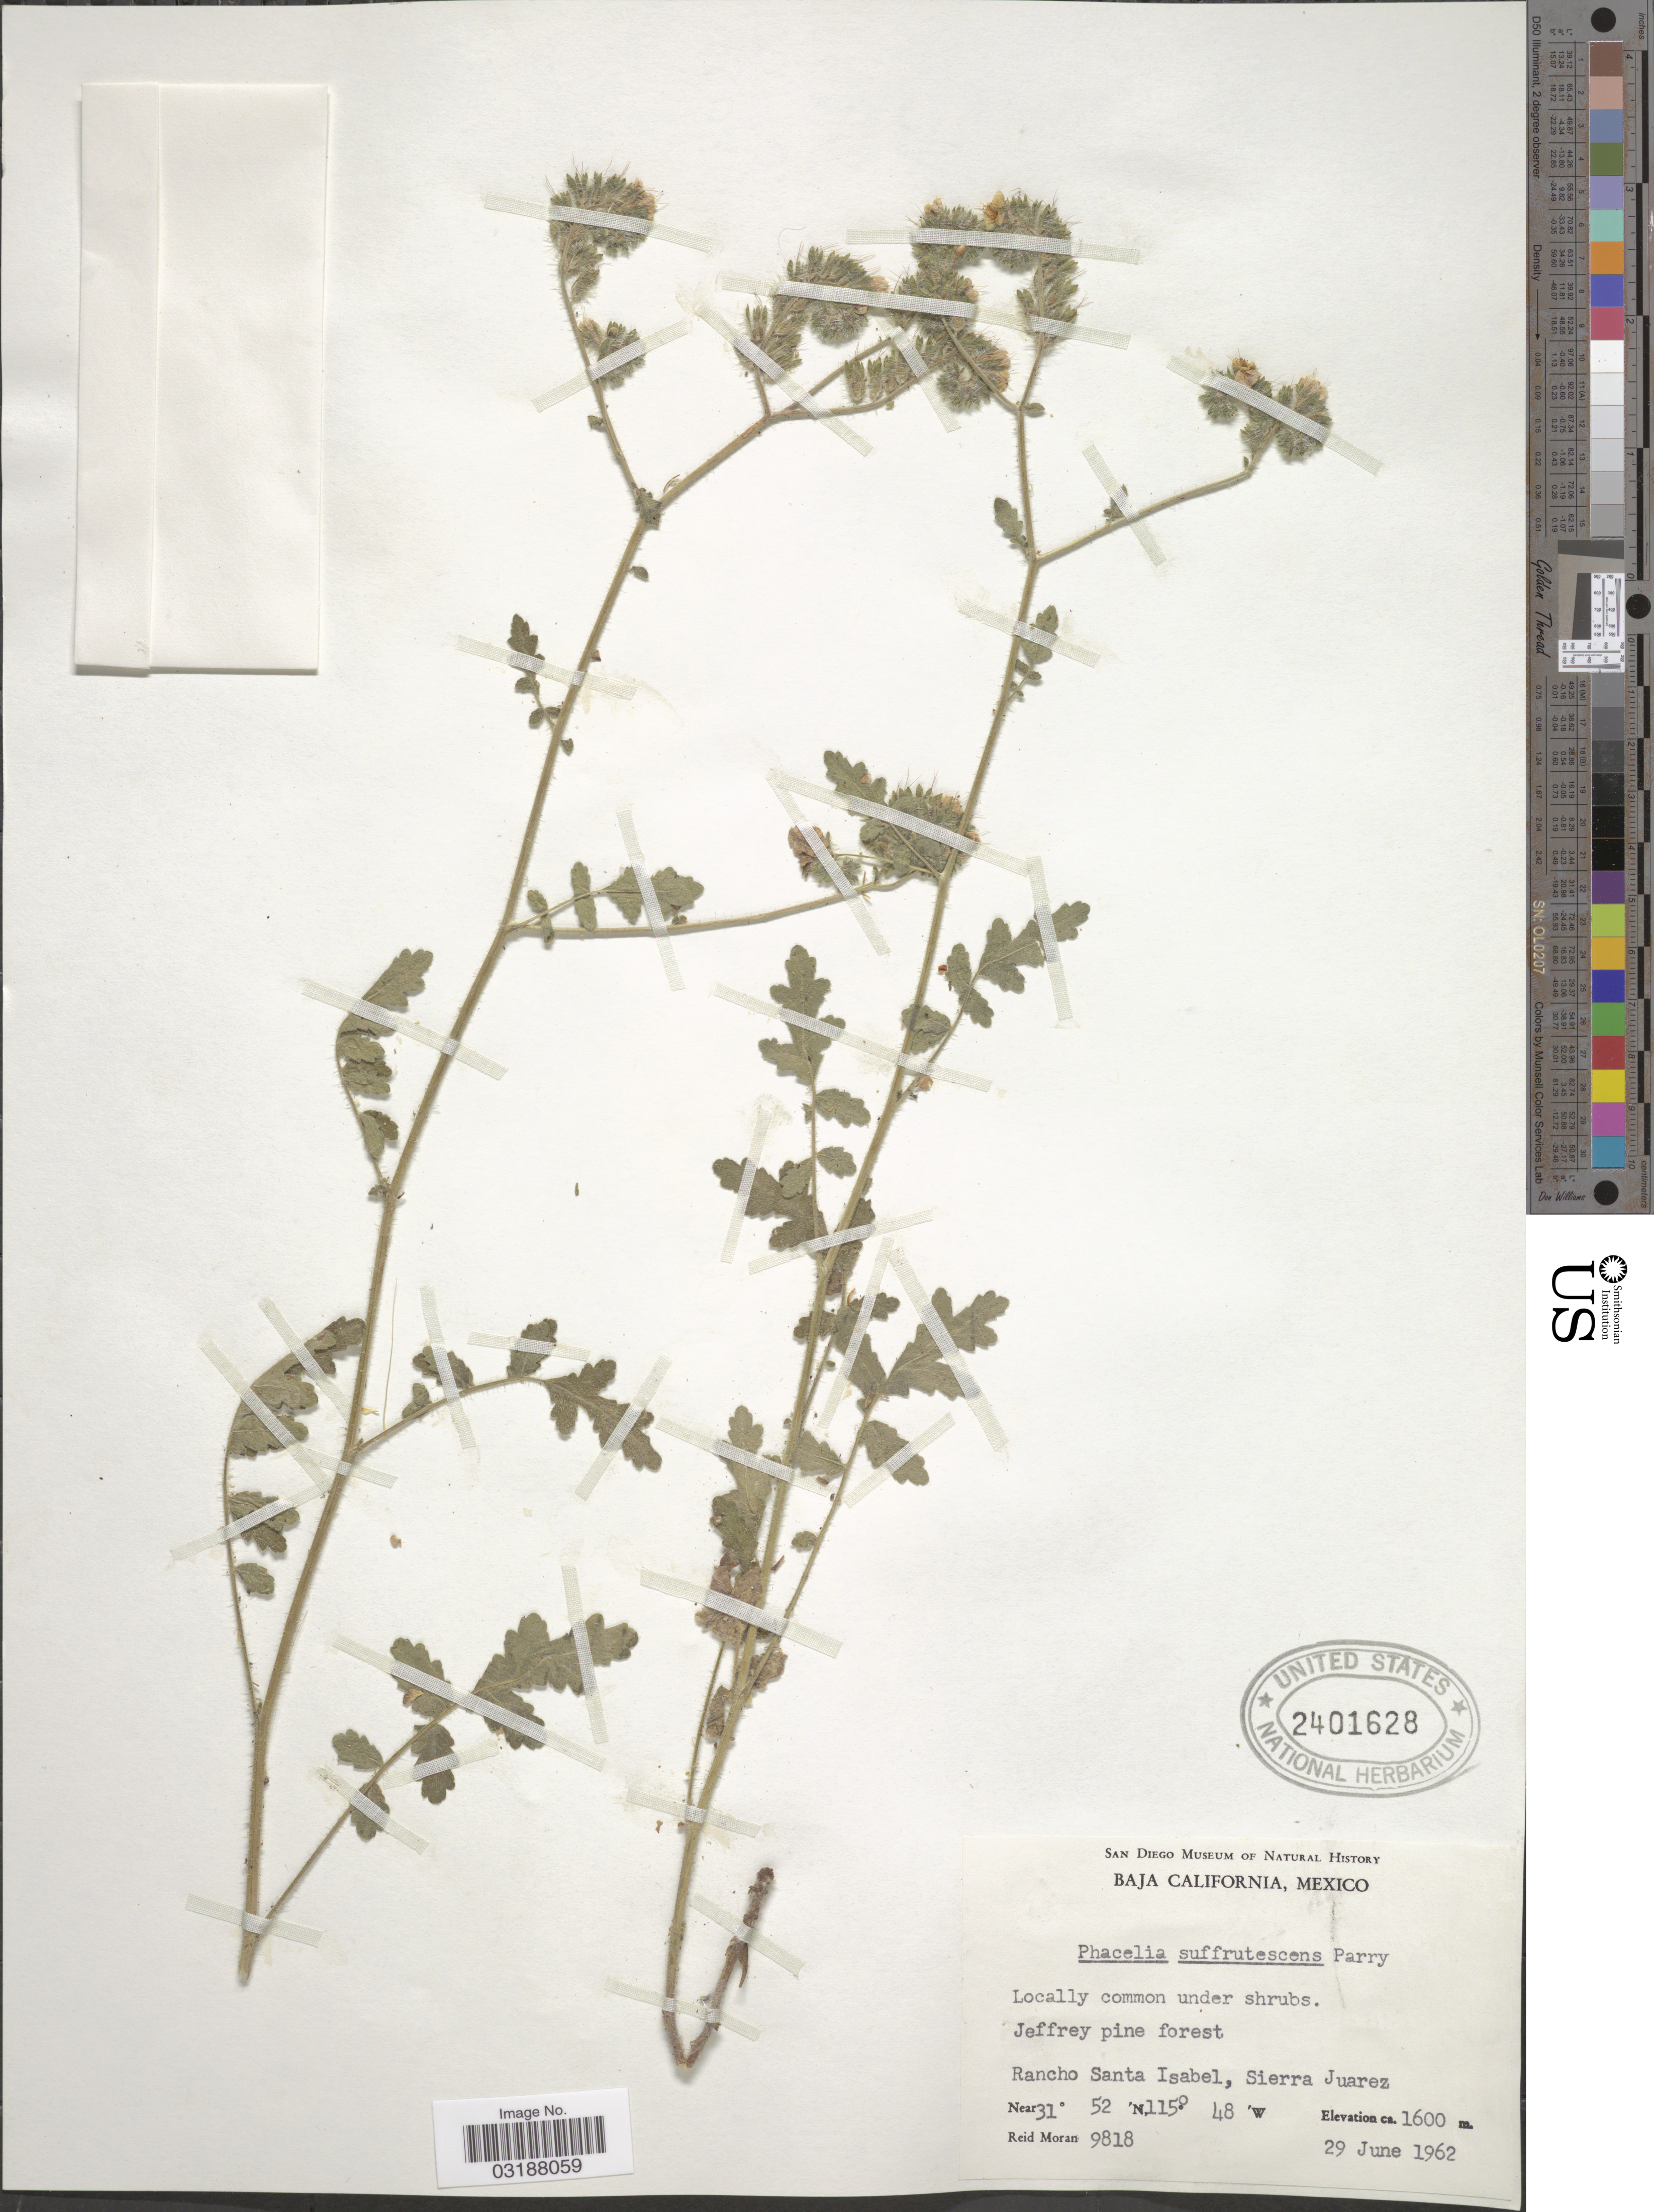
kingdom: Plantae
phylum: Tracheophyta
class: Magnoliopsida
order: Boraginales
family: Hydrophyllaceae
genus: Phacelia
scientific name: Phacelia ramosissima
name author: Douglas ex Lehm.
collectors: R. Moran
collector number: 9818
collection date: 1962-06-29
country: Mexico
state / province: Baja California Norte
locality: Jeffrey pine forest, Rancho Santa Isabel, Sierra Juarez.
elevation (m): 1600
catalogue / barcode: US 2401628